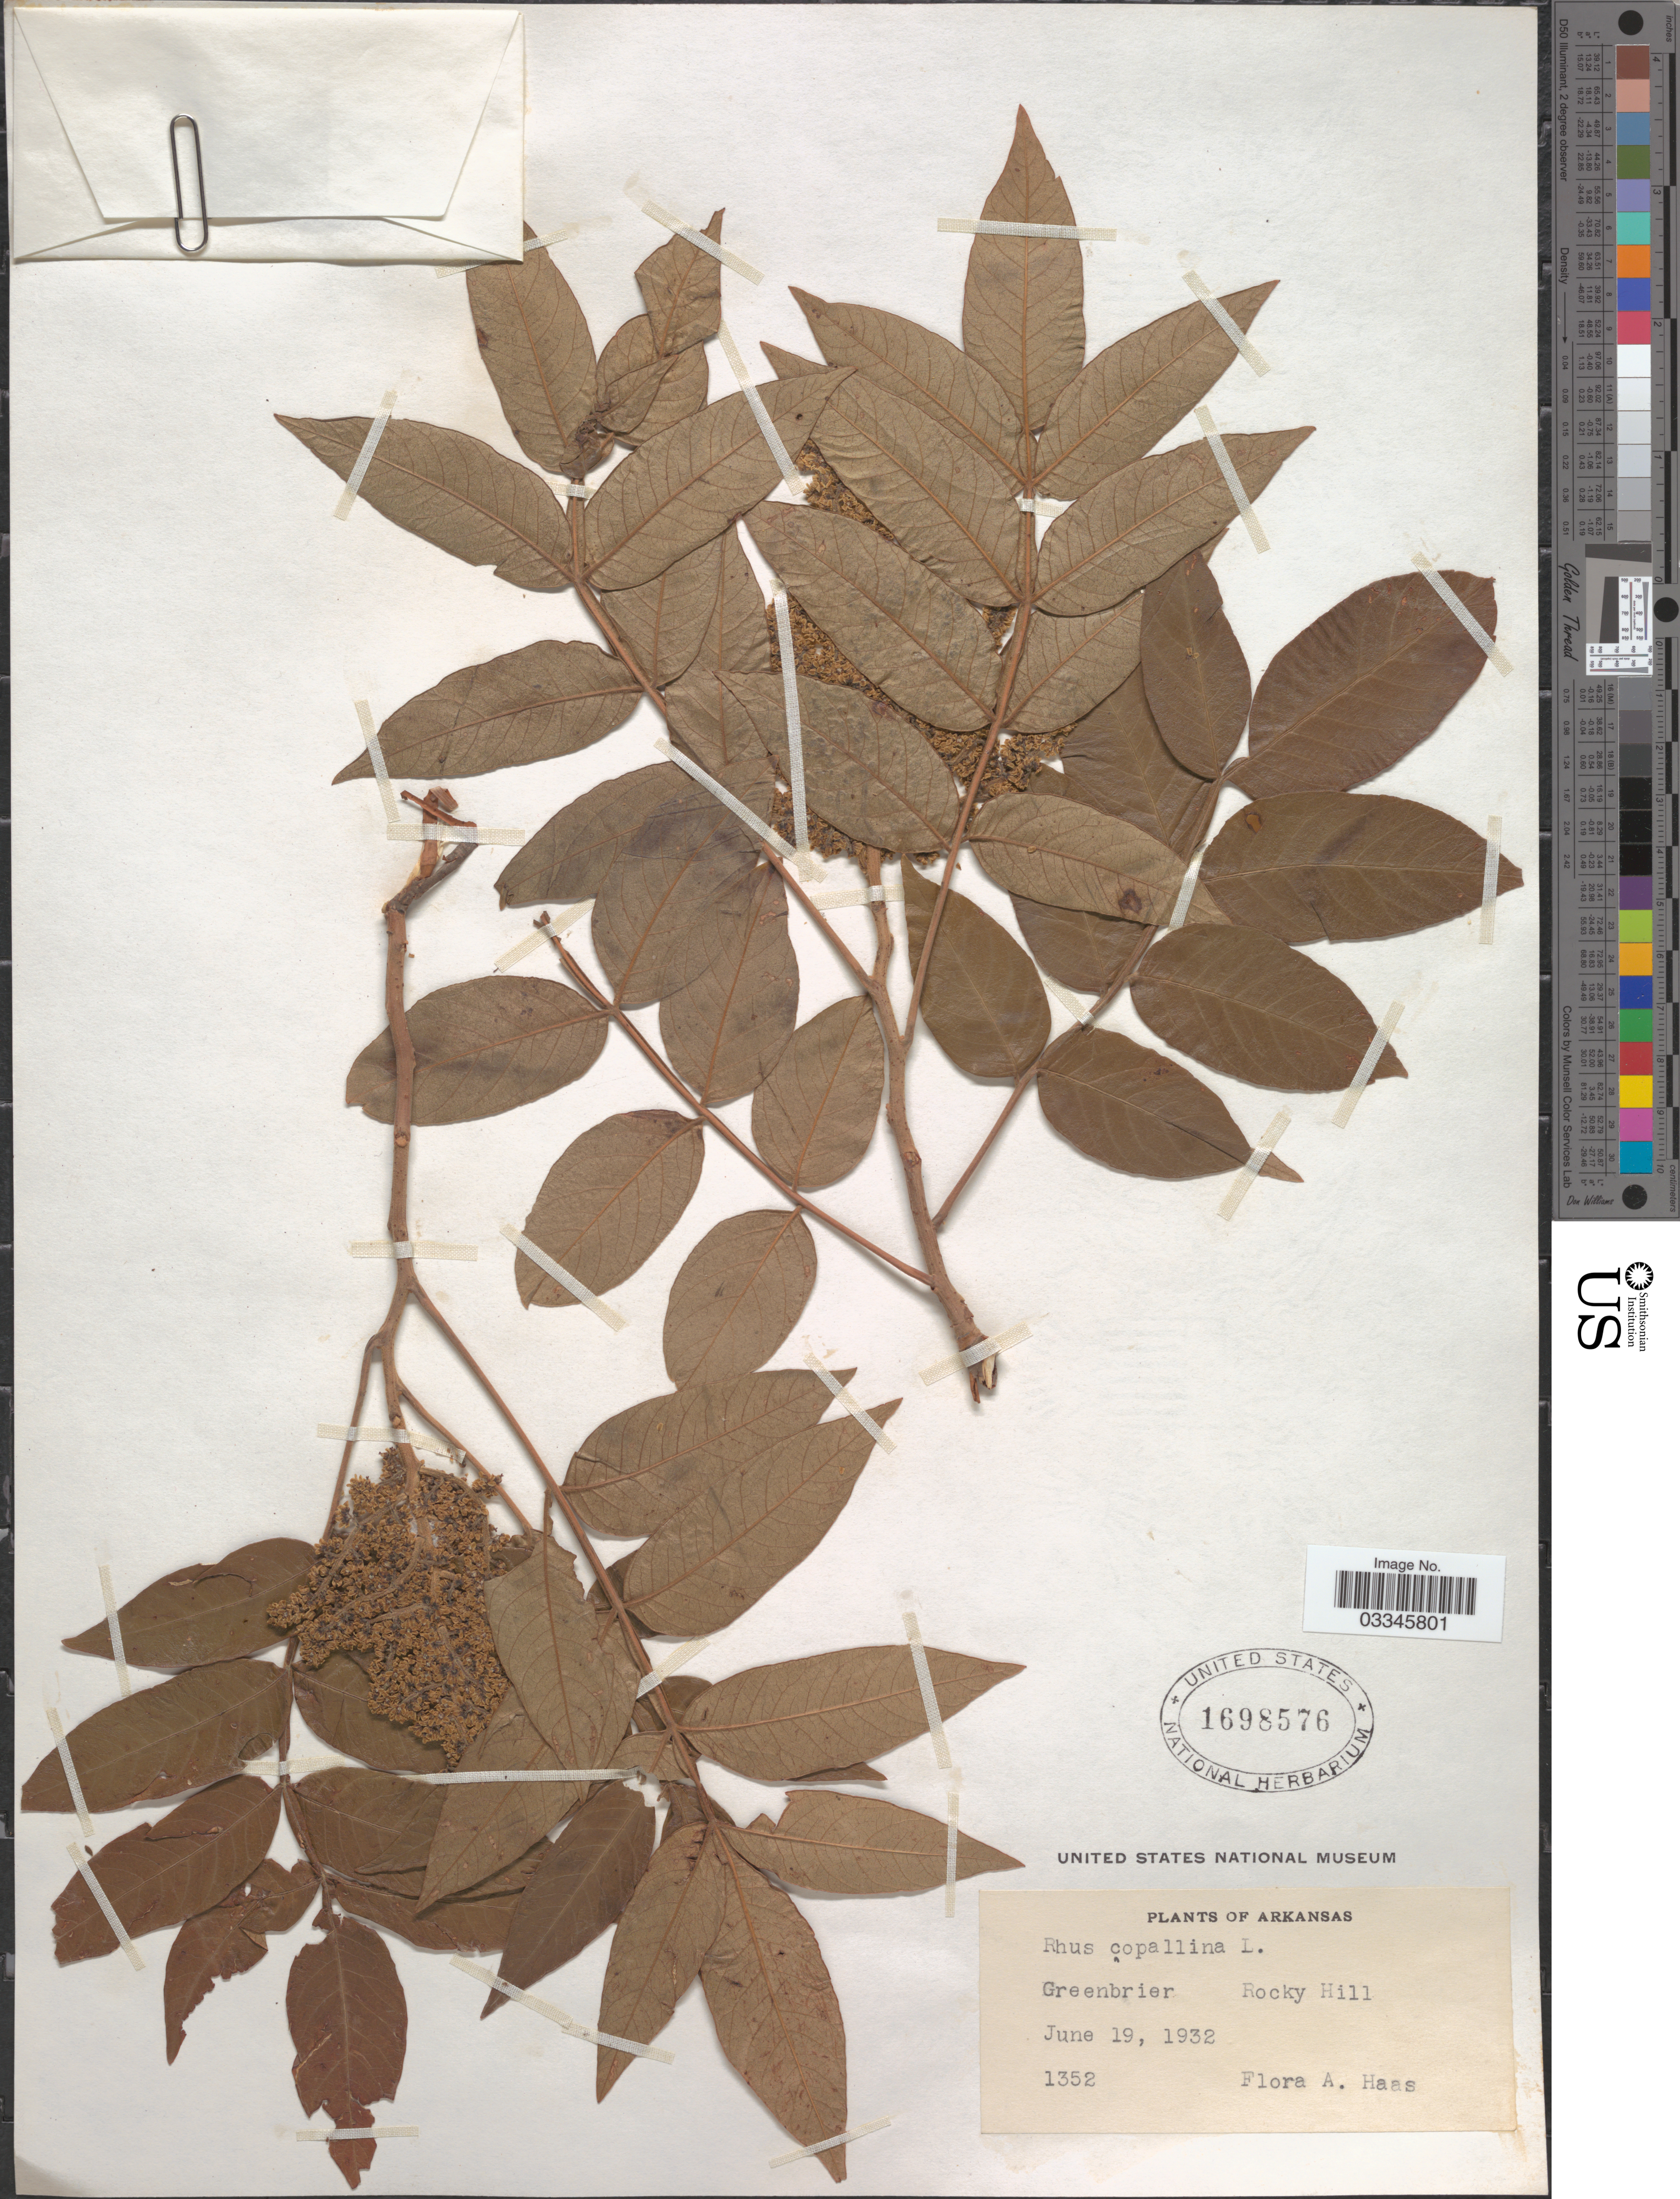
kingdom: Plantae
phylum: Tracheophyta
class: Magnoliopsida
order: Sapindales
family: Anacardiaceae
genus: Rhus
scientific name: Rhus copallinum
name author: L.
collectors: F. A. Haas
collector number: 1352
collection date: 1932-06-19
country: United States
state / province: Arkansas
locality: Greenbrier.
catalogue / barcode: US 1698576